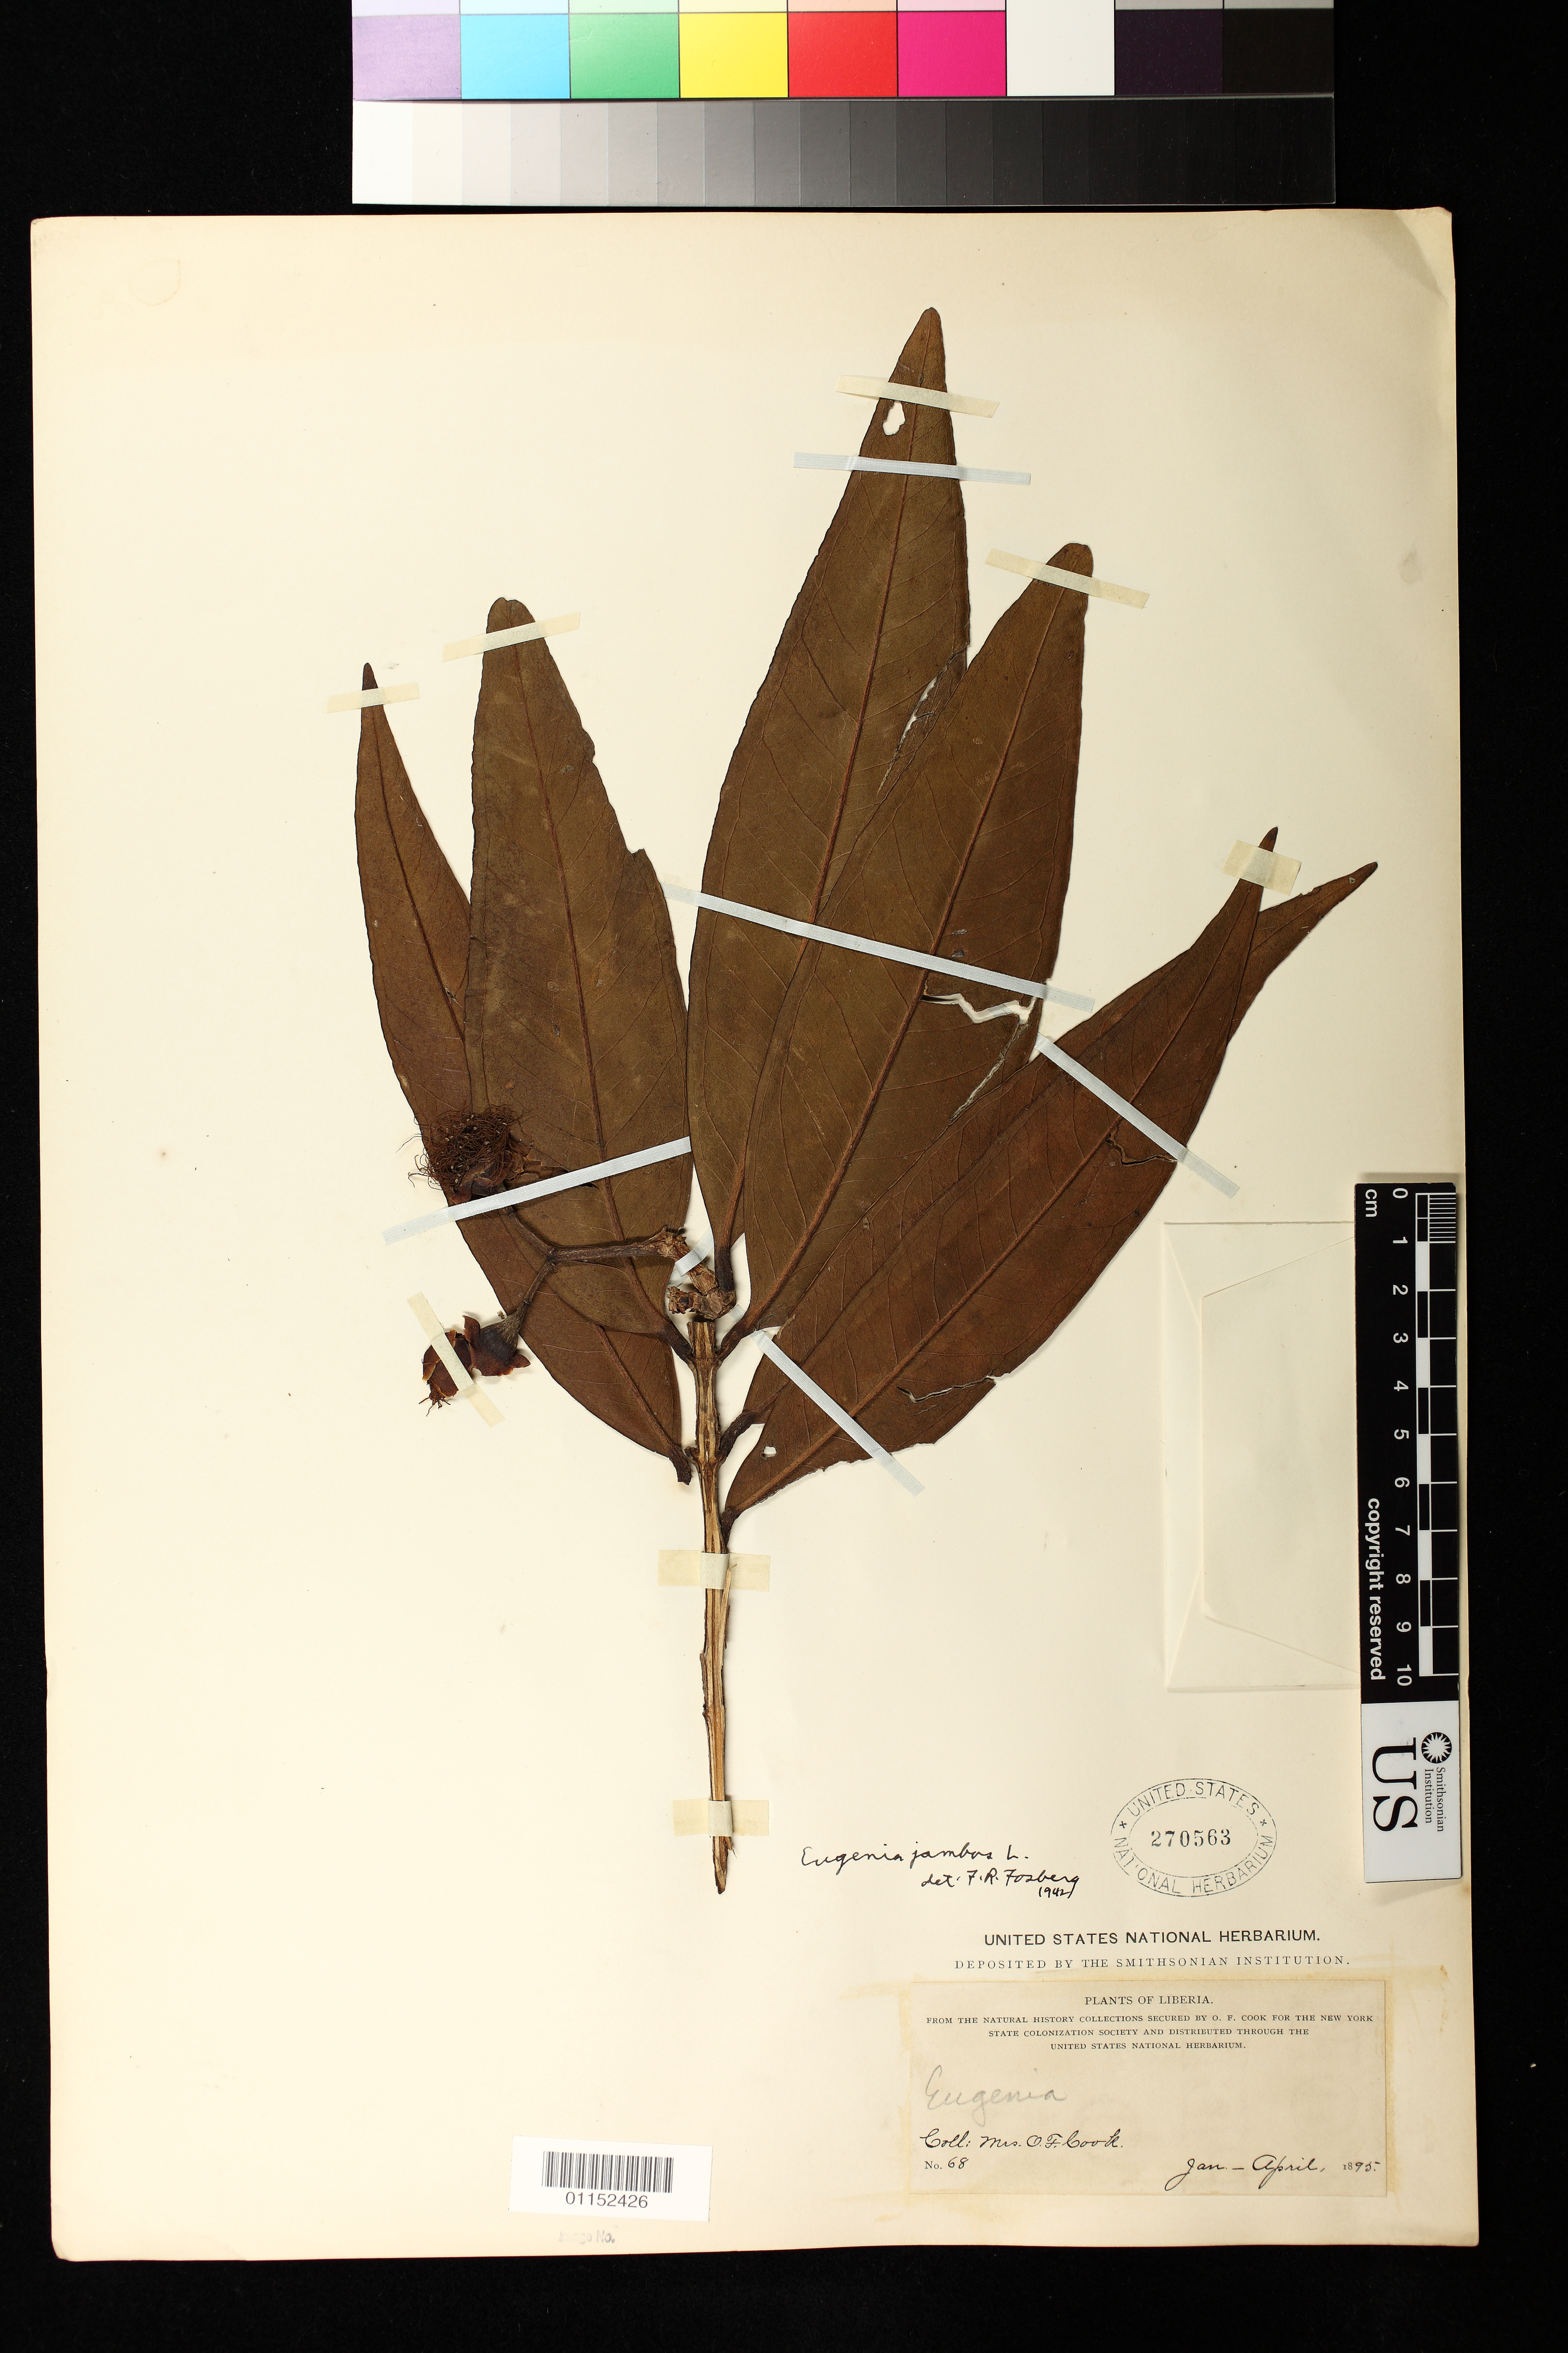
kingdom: Plantae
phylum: Tracheophyta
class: Magnoliopsida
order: Myrtales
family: Myrtaceae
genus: Syzygium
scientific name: Syzygium jambos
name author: (L.) Alston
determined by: Strong, Mark T., (BOT), Smithsonian Institution - National Museum of Natural History (UNITED STATES)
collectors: Alice C. Cook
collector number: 68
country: Liberia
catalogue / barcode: US 270563